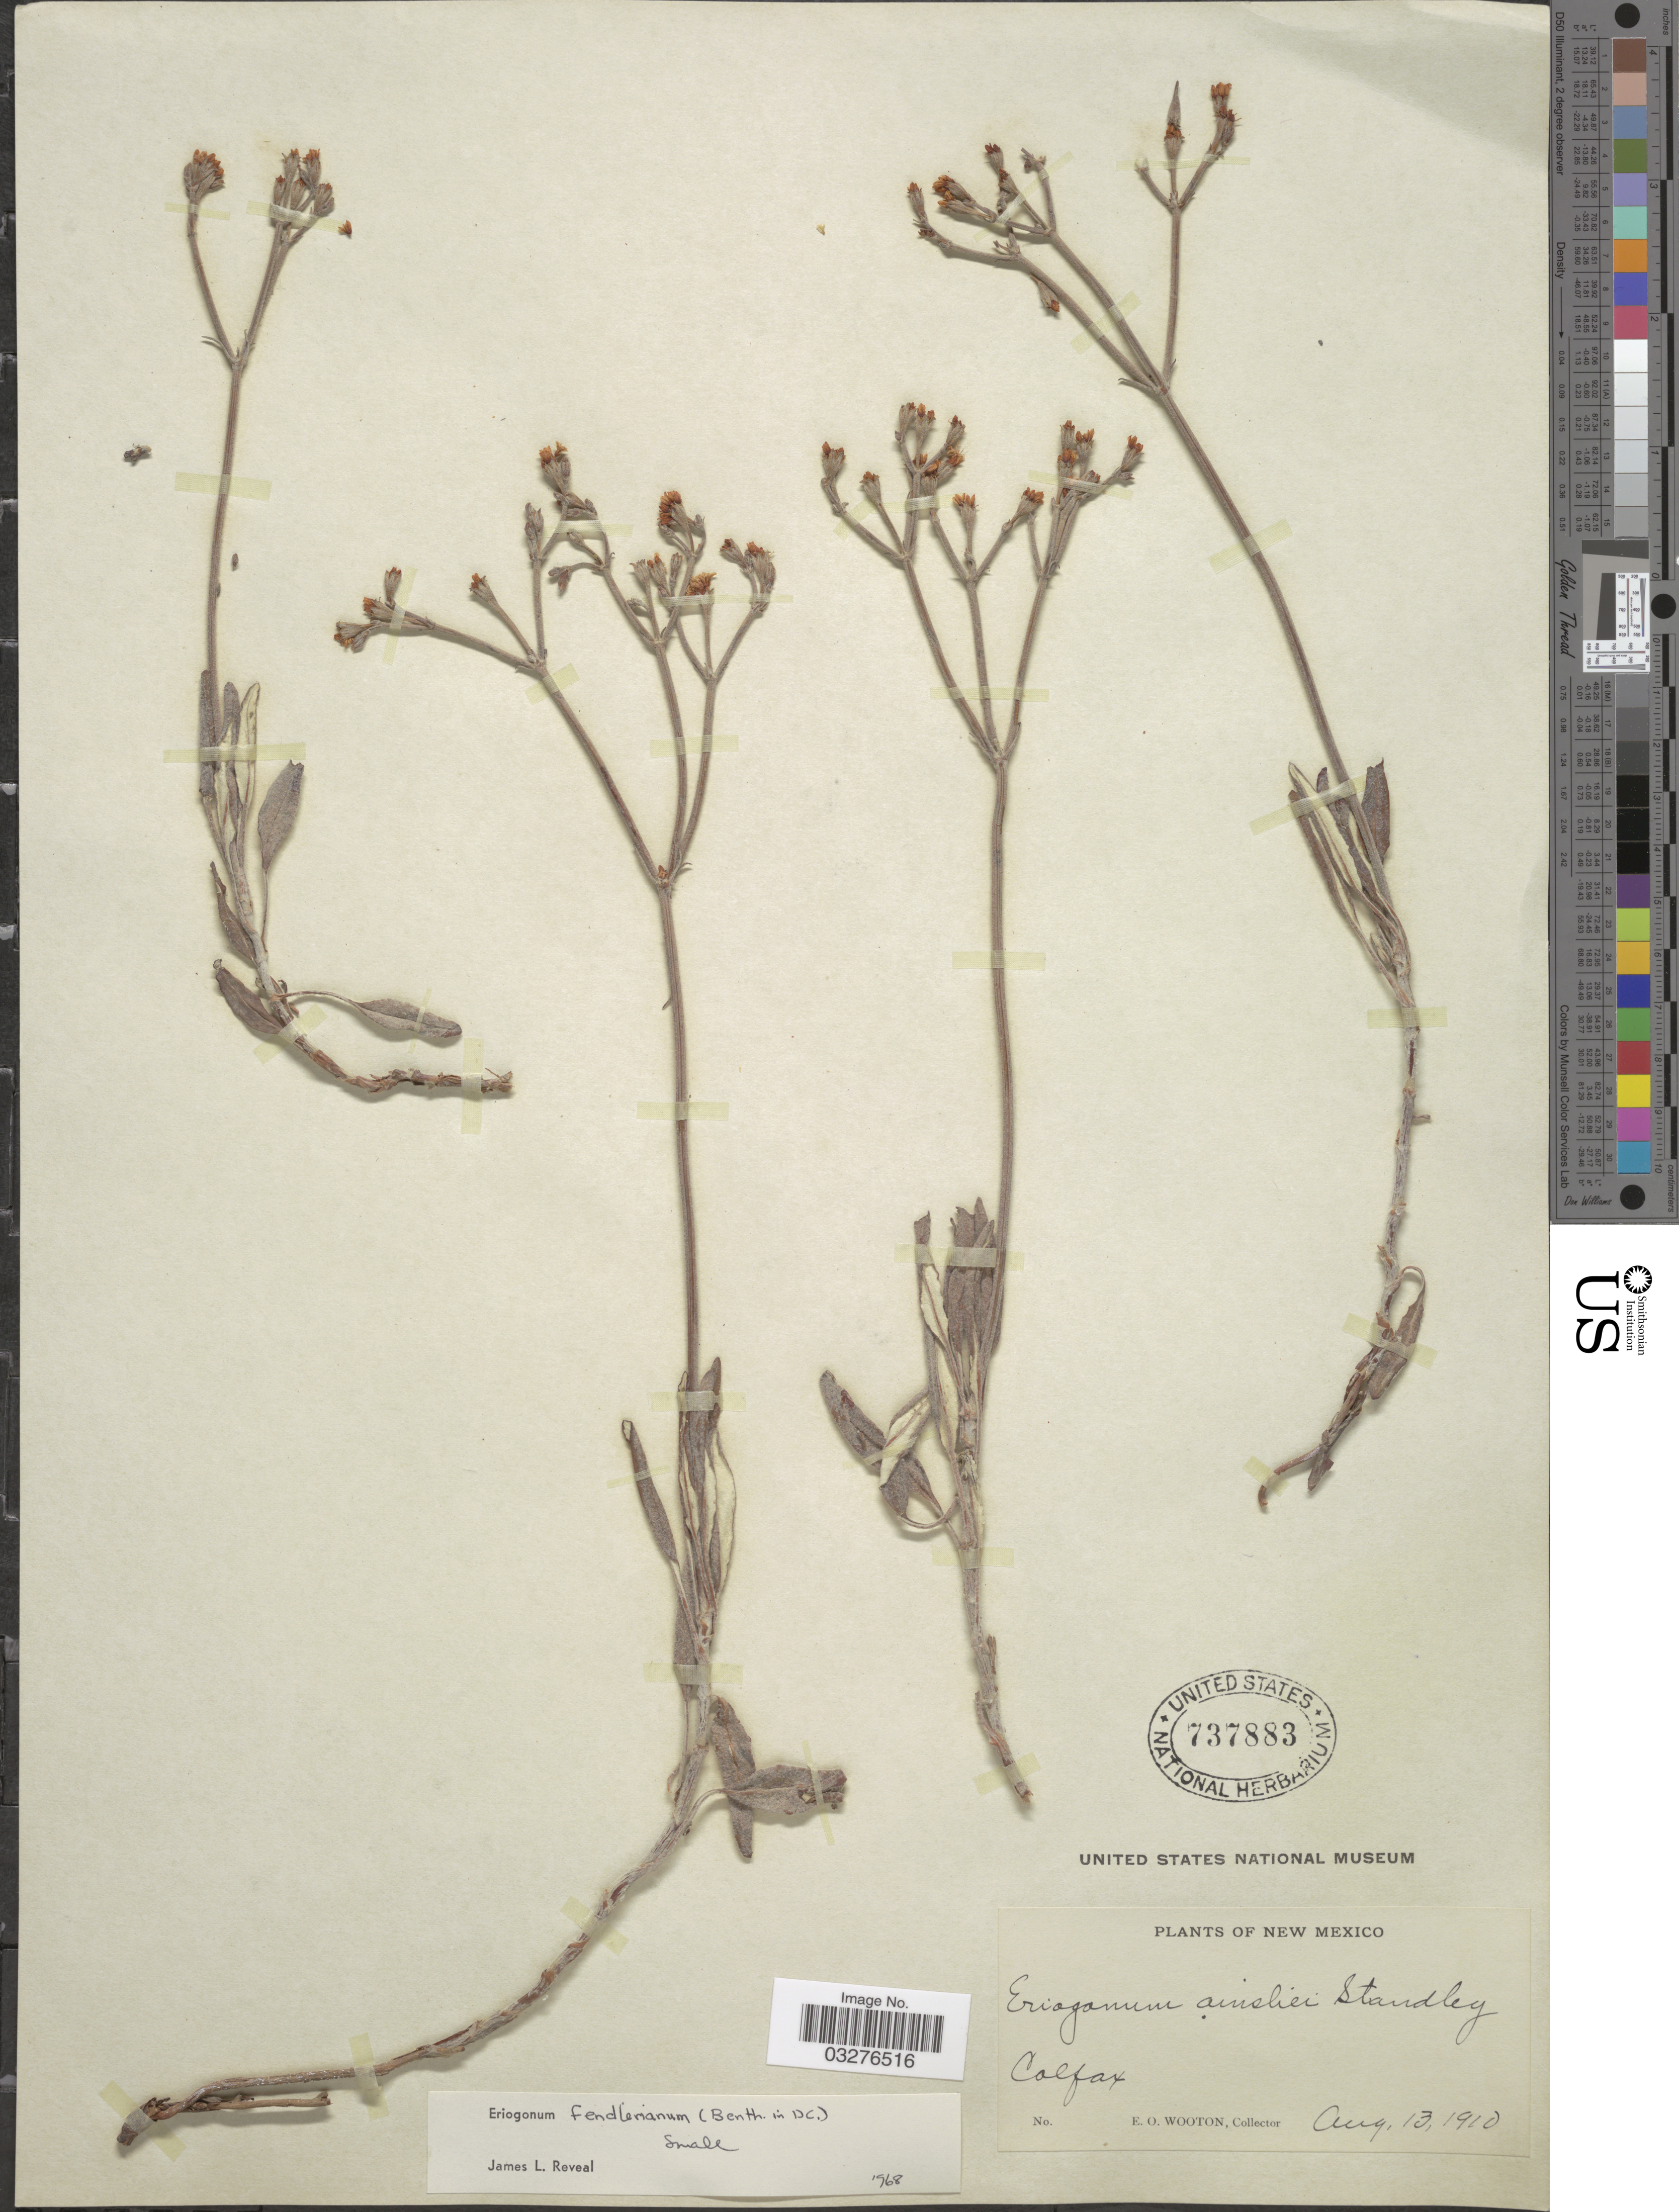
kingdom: Plantae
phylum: Tracheophyta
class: Magnoliopsida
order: Caryophyllales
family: Polygonaceae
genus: Eriogonum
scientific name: Eriogonum fendlerianum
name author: (Benth.) Small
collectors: E. O. Wooton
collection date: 1910-08-13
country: United States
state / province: New Mexico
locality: Colfax.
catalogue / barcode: US 737883